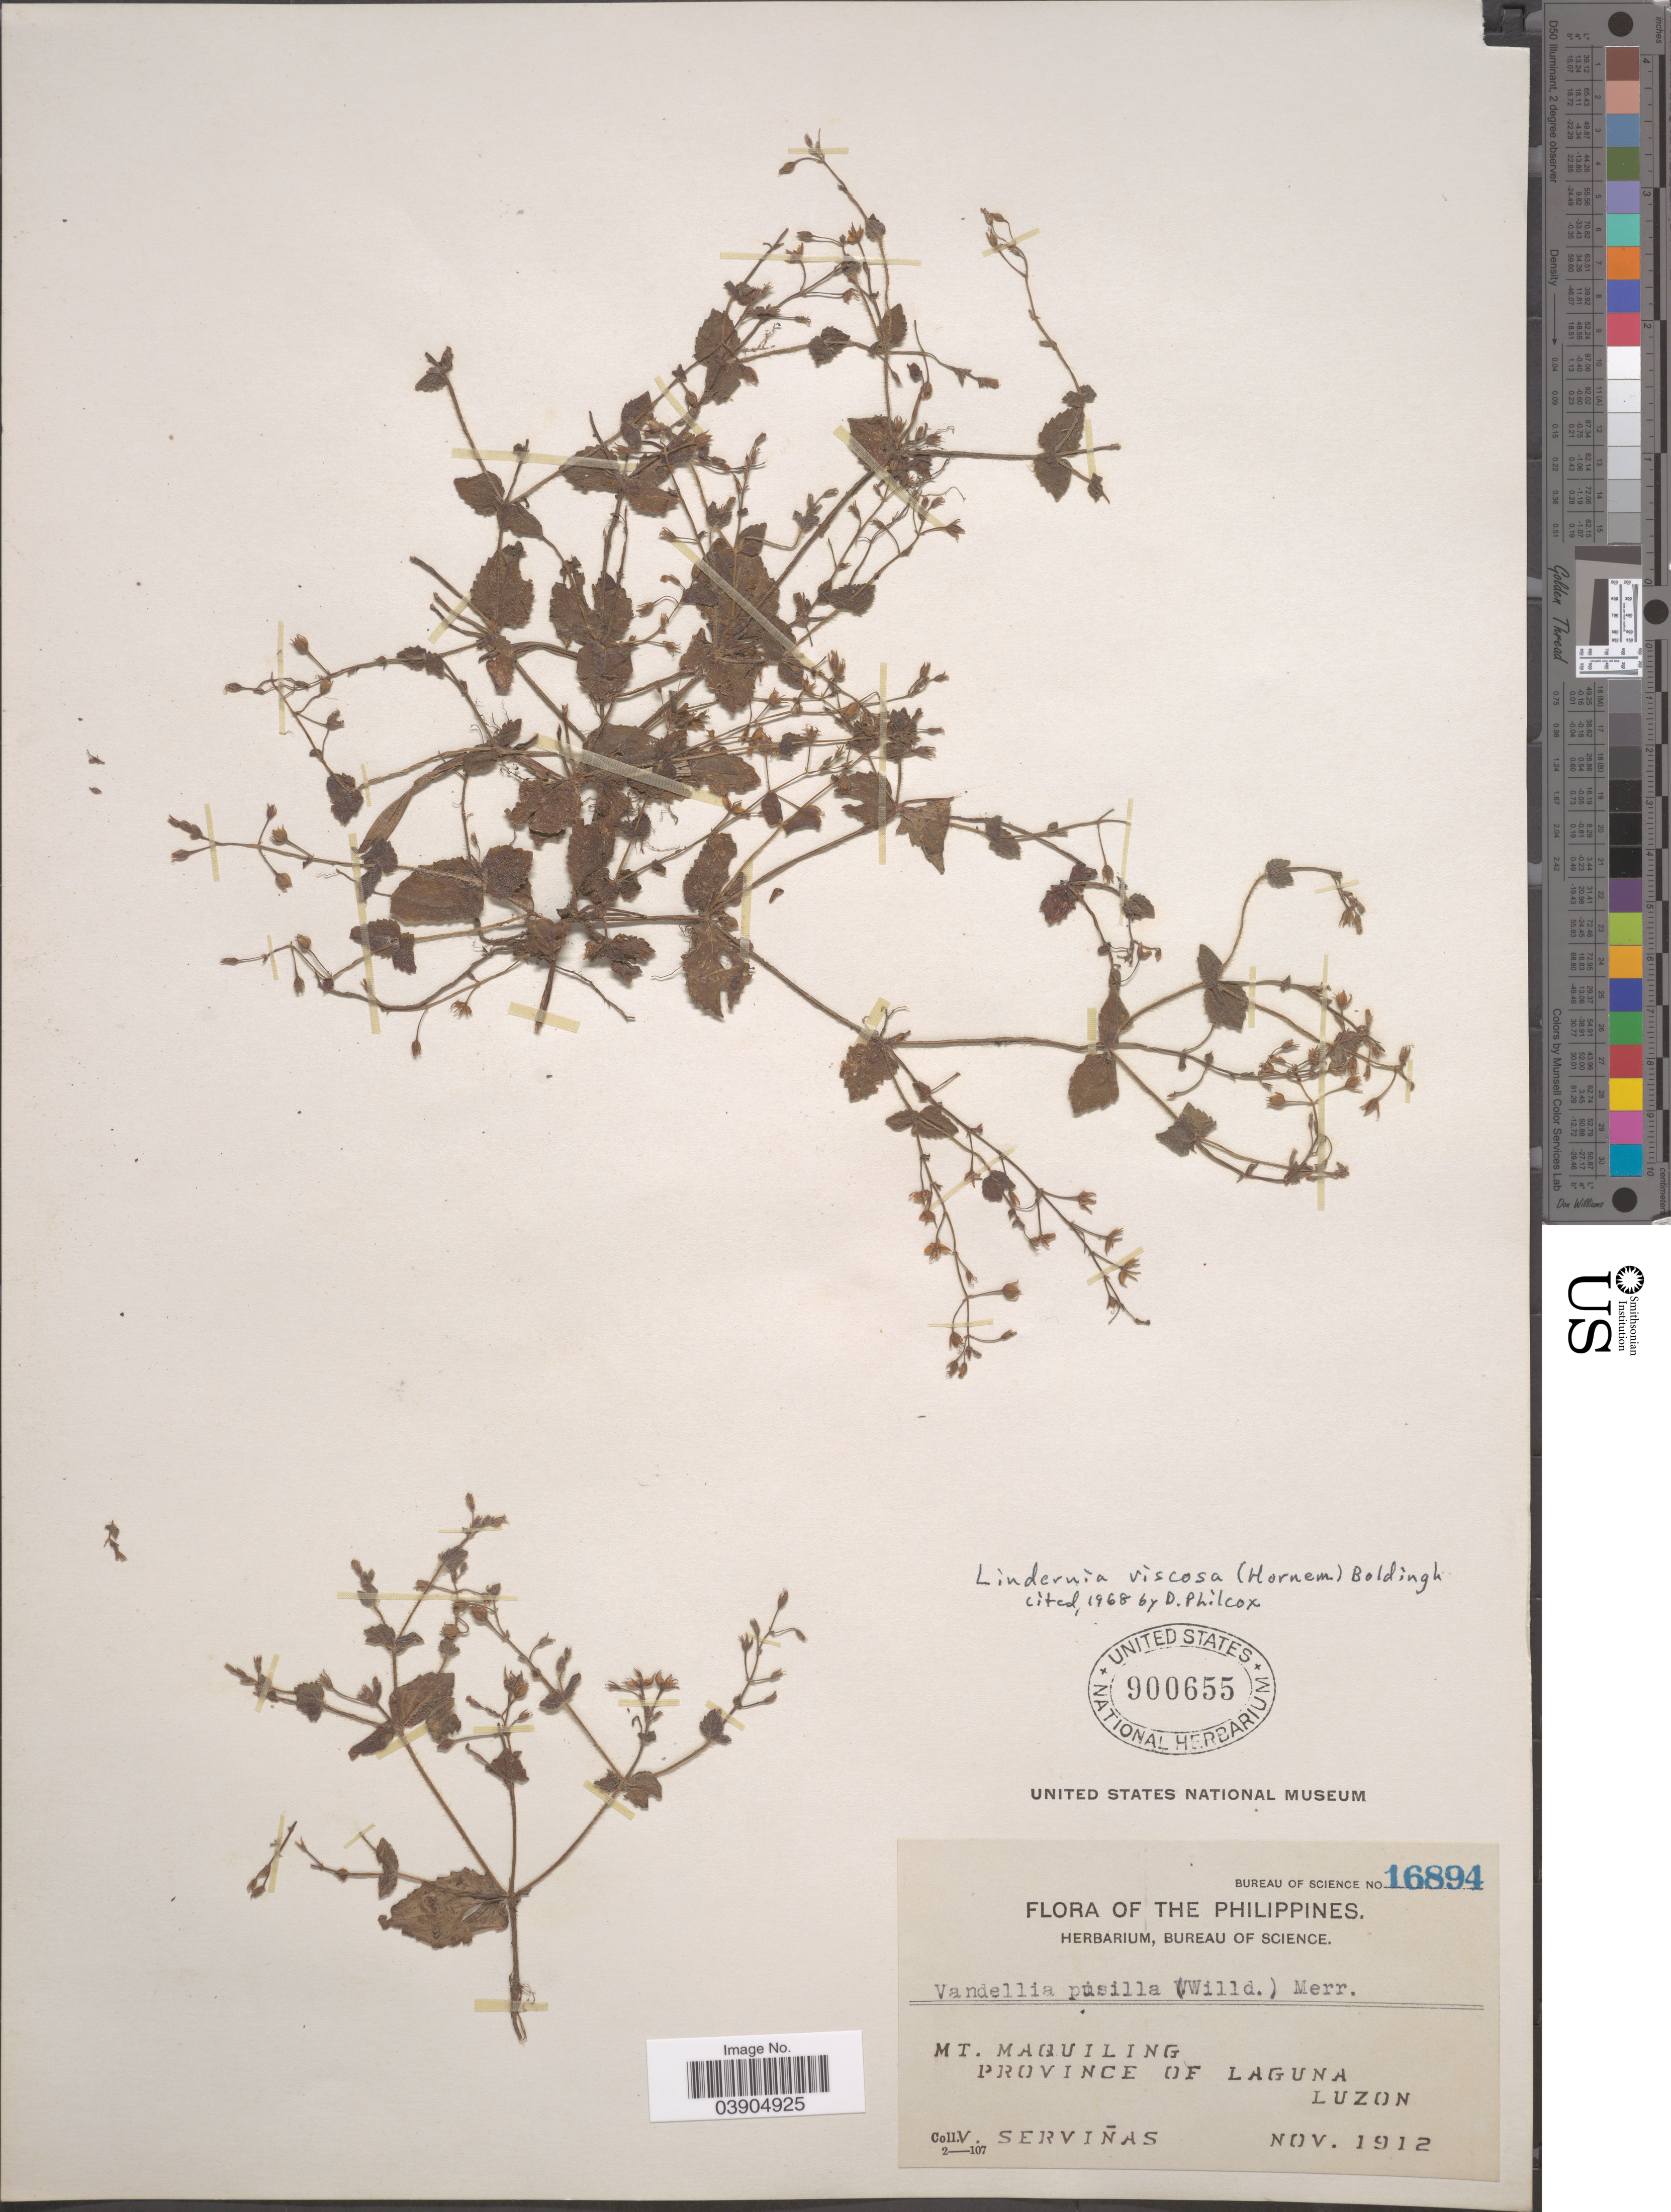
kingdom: Plantae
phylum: Tracheophyta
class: Magnoliopsida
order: Lamiales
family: Linderniaceae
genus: Lindernia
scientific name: Lindernia viscosa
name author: (Hornem.) Merr.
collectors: V. Servinas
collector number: Bureau of Science 16894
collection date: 1912-11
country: Philippines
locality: Mt. Maquiling, Province of Laguna, Luzon.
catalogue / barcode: US 900655